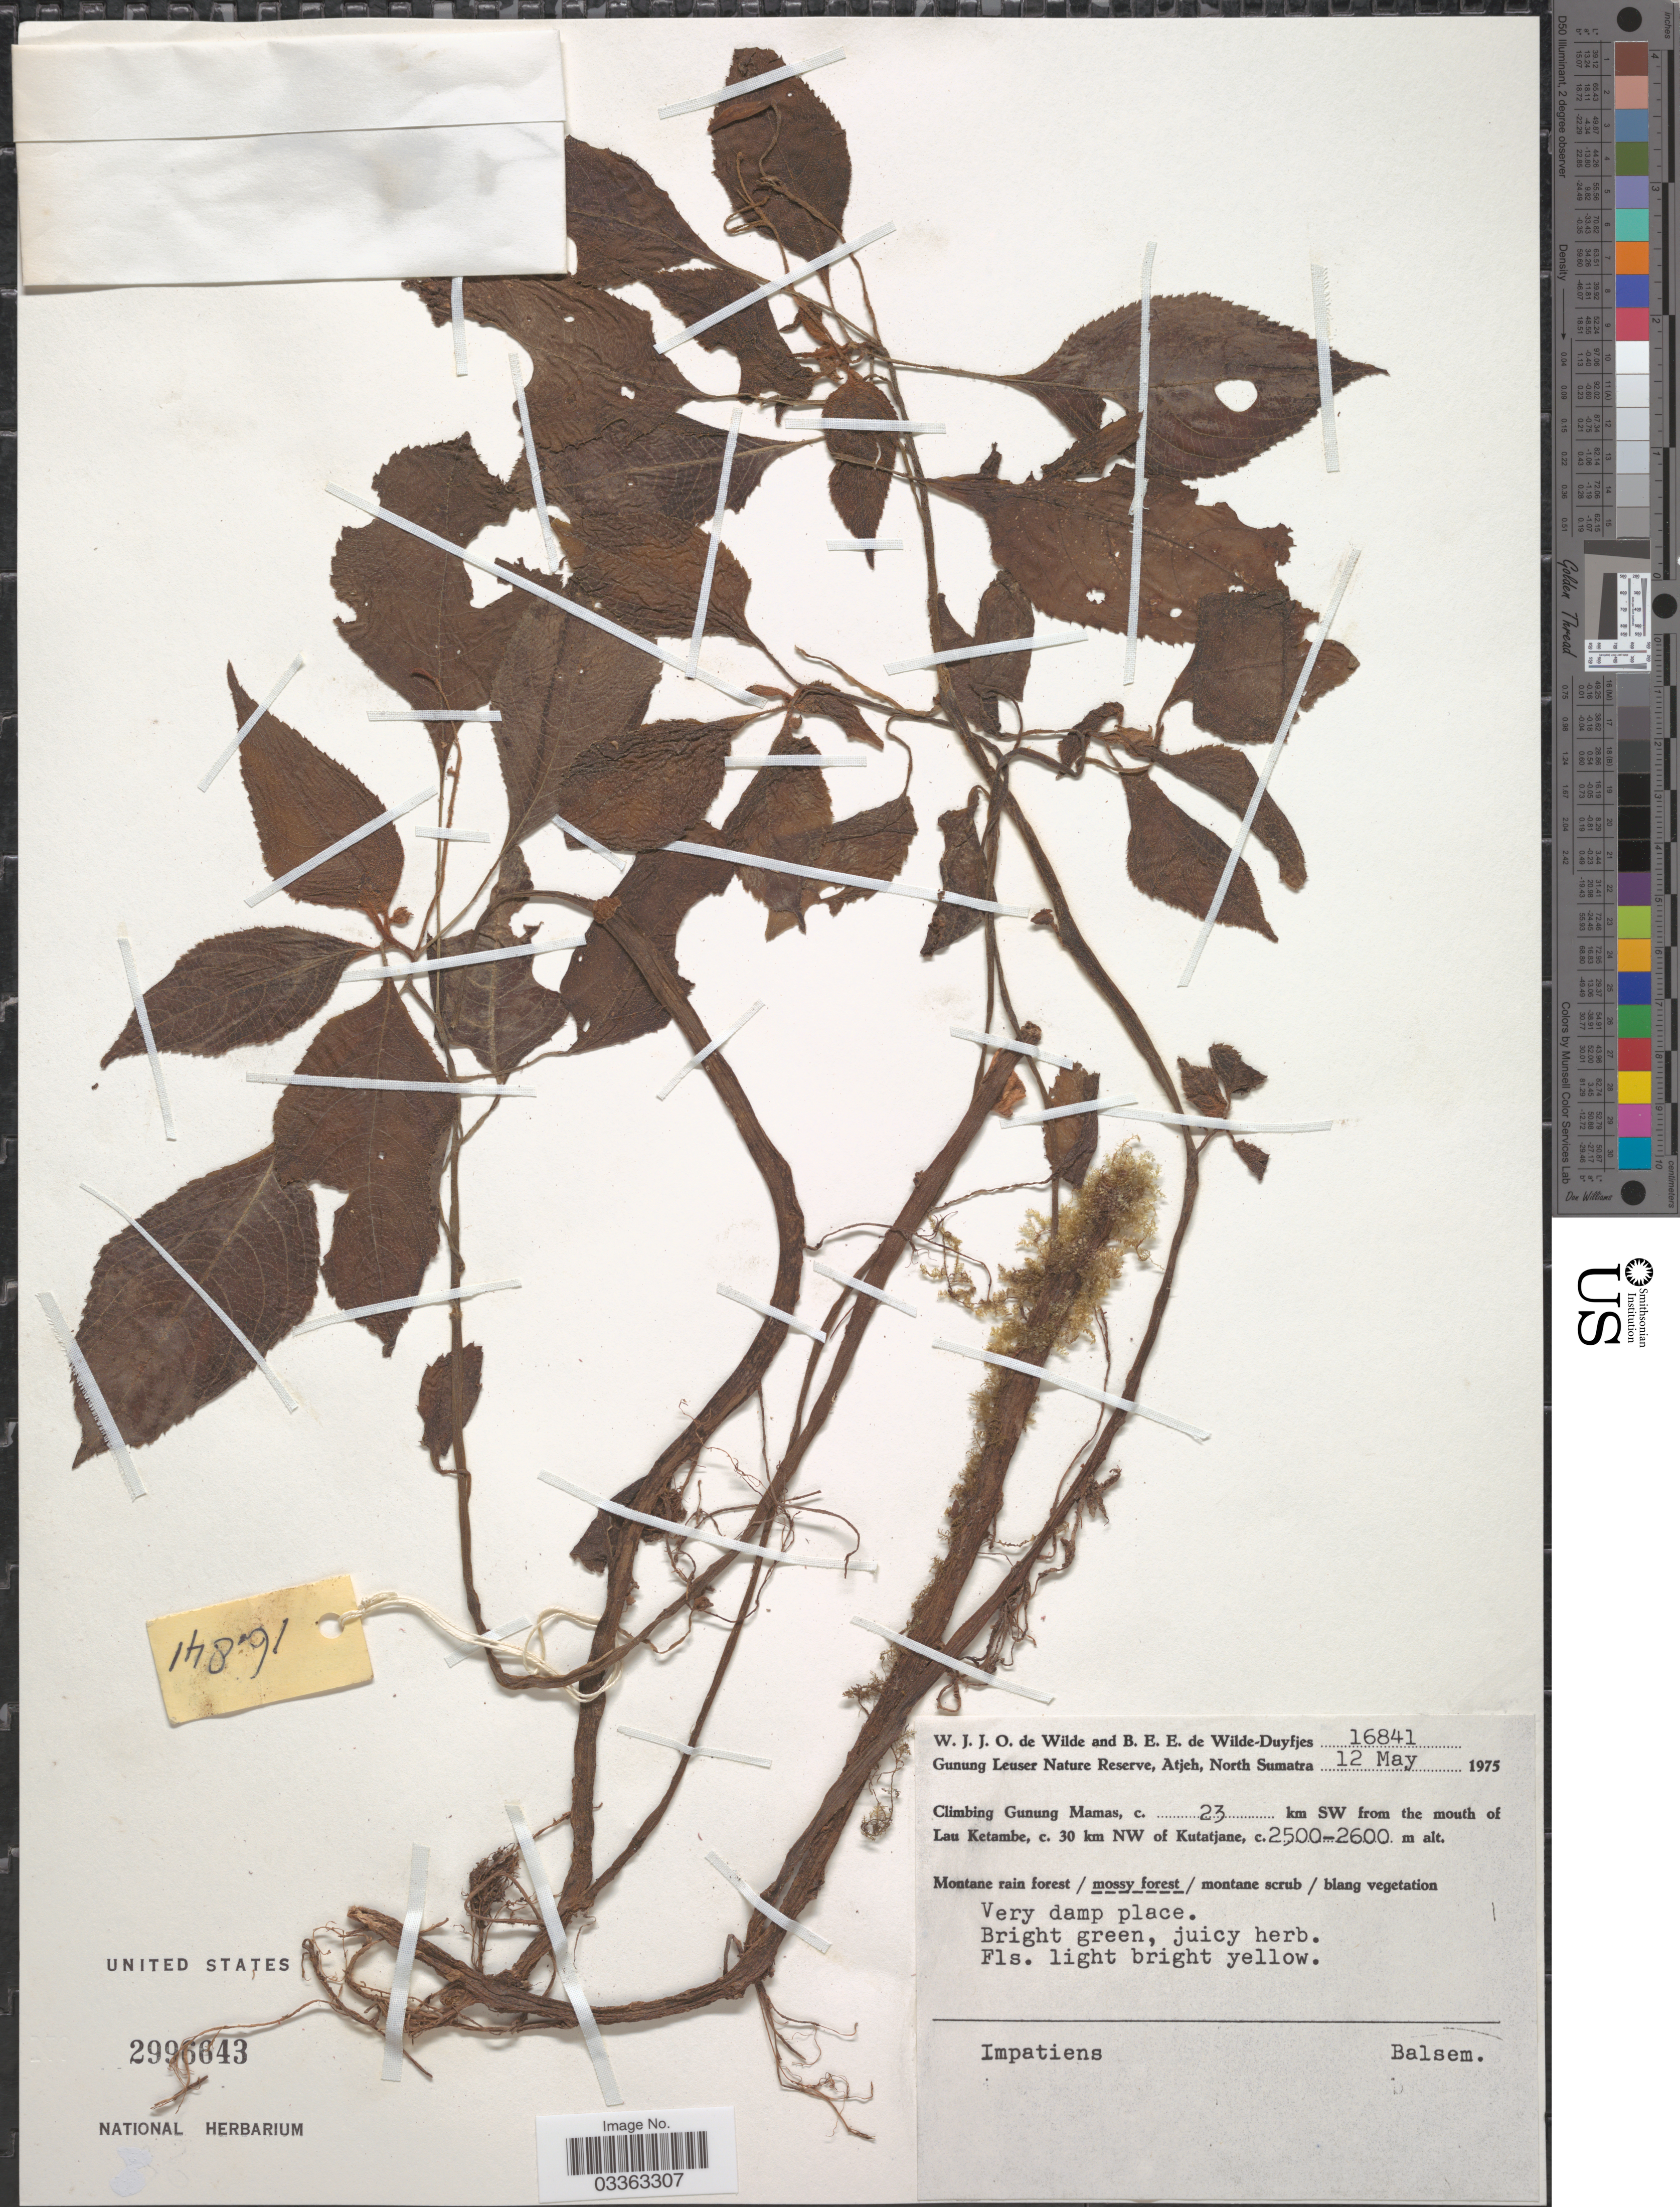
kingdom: Plantae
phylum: Tracheophyta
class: Magnoliopsida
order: Ericales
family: Balsaminaceae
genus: Impatiens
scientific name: Impatiens sp.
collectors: W. J. de Wilde & B. E. de Wilde-Duyfjes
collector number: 16841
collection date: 1975-05-12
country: Indonesia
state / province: Sumatra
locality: Gunung Leuser Nature Reserve, Atjeh, North Sumatra. Camp Gunung Mamas, c. 23 km SW from the mouth of Lau Ketambe, c. 30 km NW of Kutatjane.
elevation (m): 2500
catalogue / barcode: US 2996643